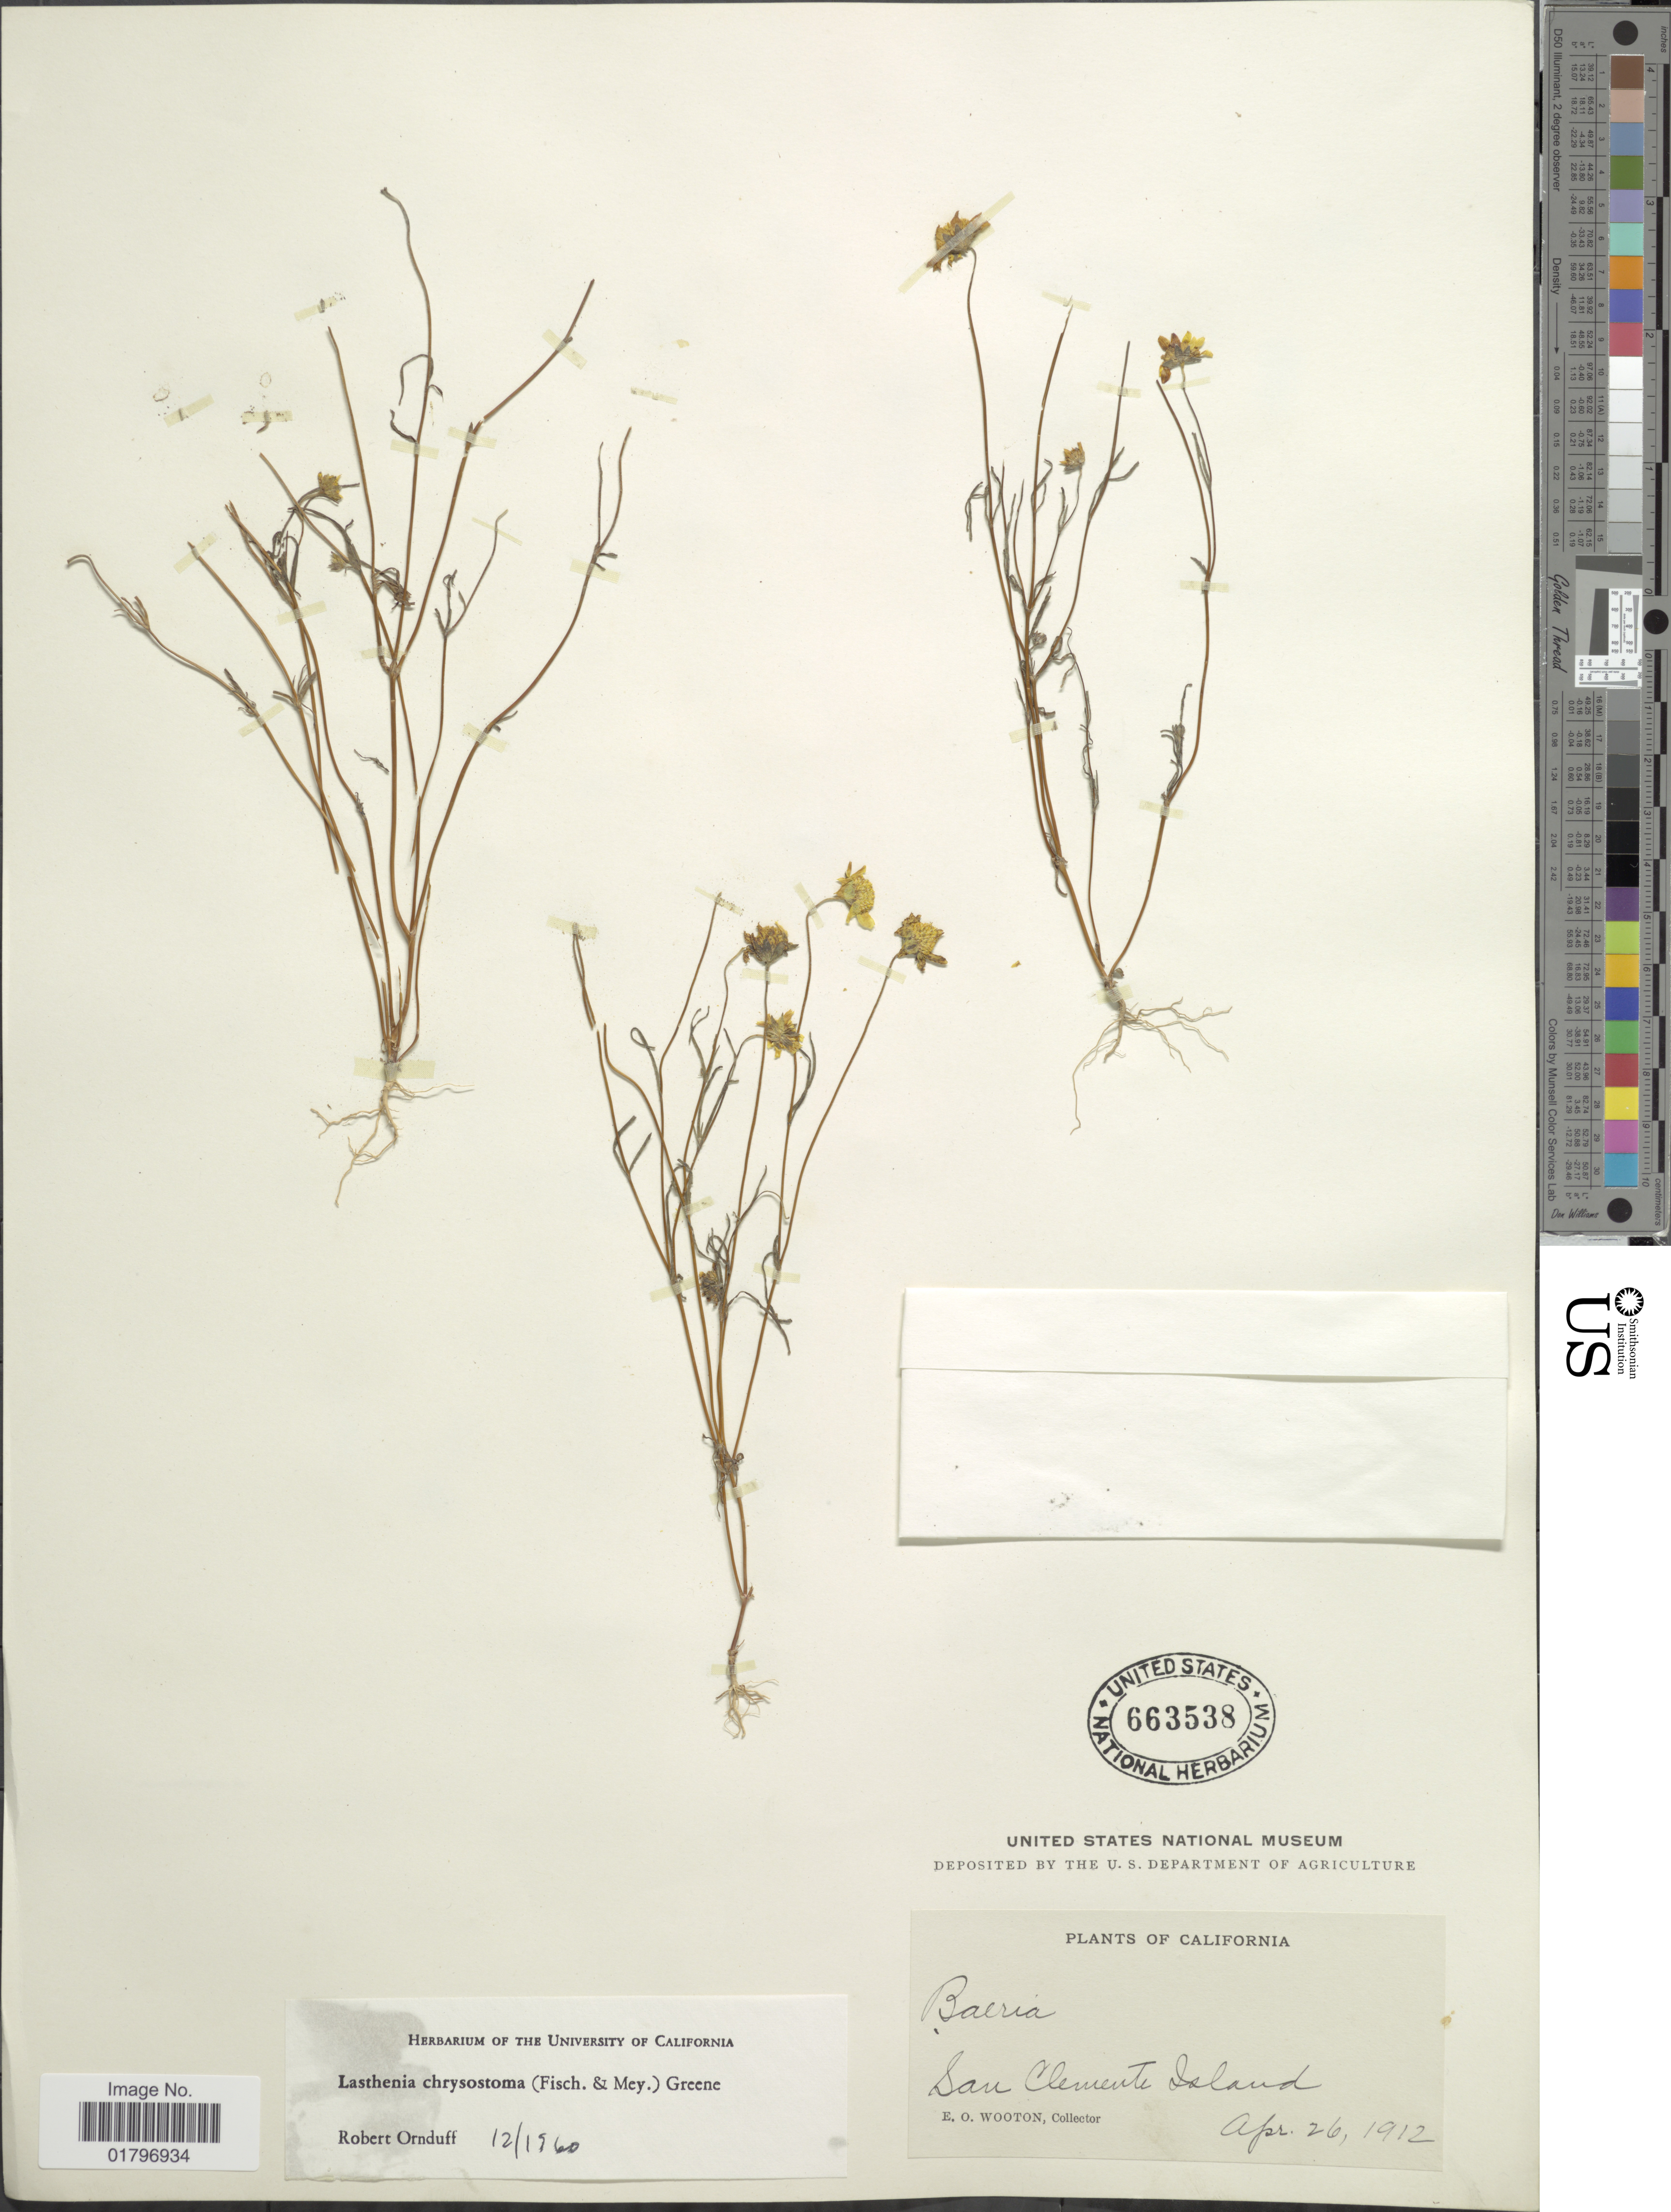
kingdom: Plantae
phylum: Tracheophyta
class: Magnoliopsida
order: Asterales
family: Asteraceae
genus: Lasthenia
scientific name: Lasthenia chrysostoma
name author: (Fisch. & C.A. Mey.) Greene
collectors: E. O. Wooton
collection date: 1912-04-26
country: United States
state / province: California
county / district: Los Angeles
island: San Clemente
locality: San Clemente Island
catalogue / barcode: US 663538